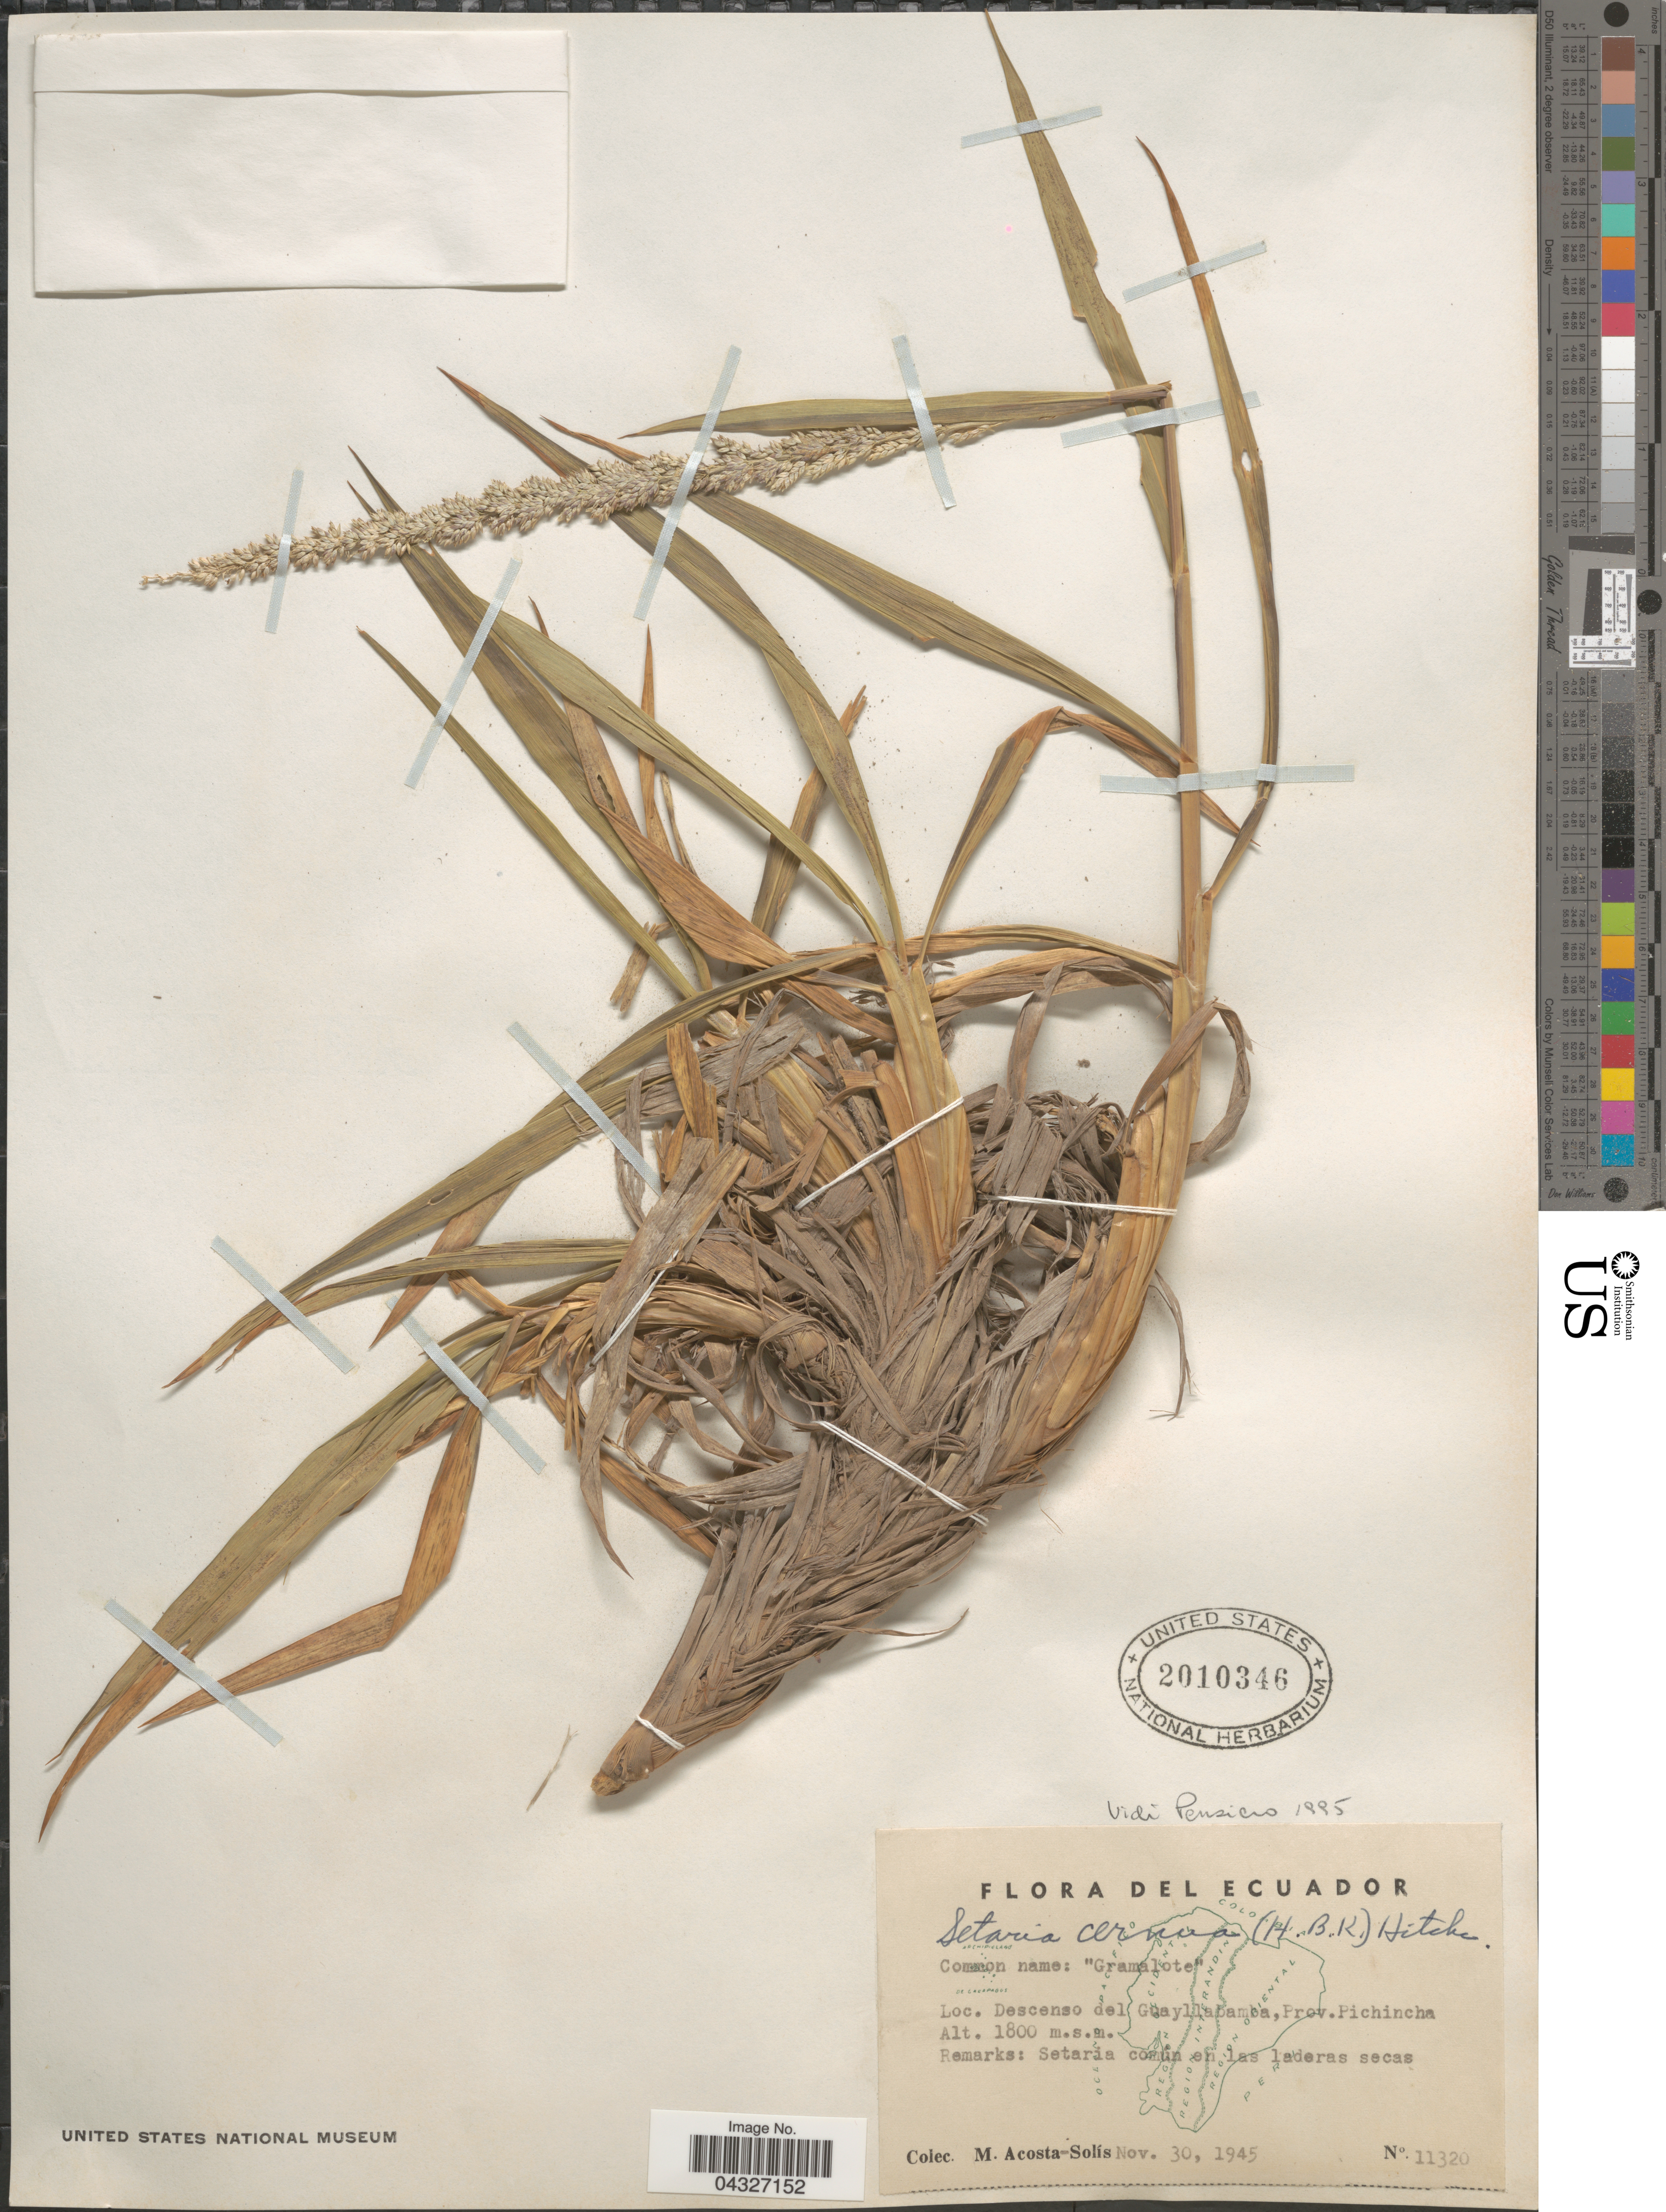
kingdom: Plantae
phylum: Tracheophyta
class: Liliopsida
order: Poales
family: Poaceae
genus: Setaria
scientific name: Setaria cernua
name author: Kunth in Humb.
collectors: M. Acosta Solis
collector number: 11320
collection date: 1945-11-30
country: Ecuador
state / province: Pichincha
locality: Descenso del Guayllabamba.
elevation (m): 1800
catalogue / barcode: US 2010346